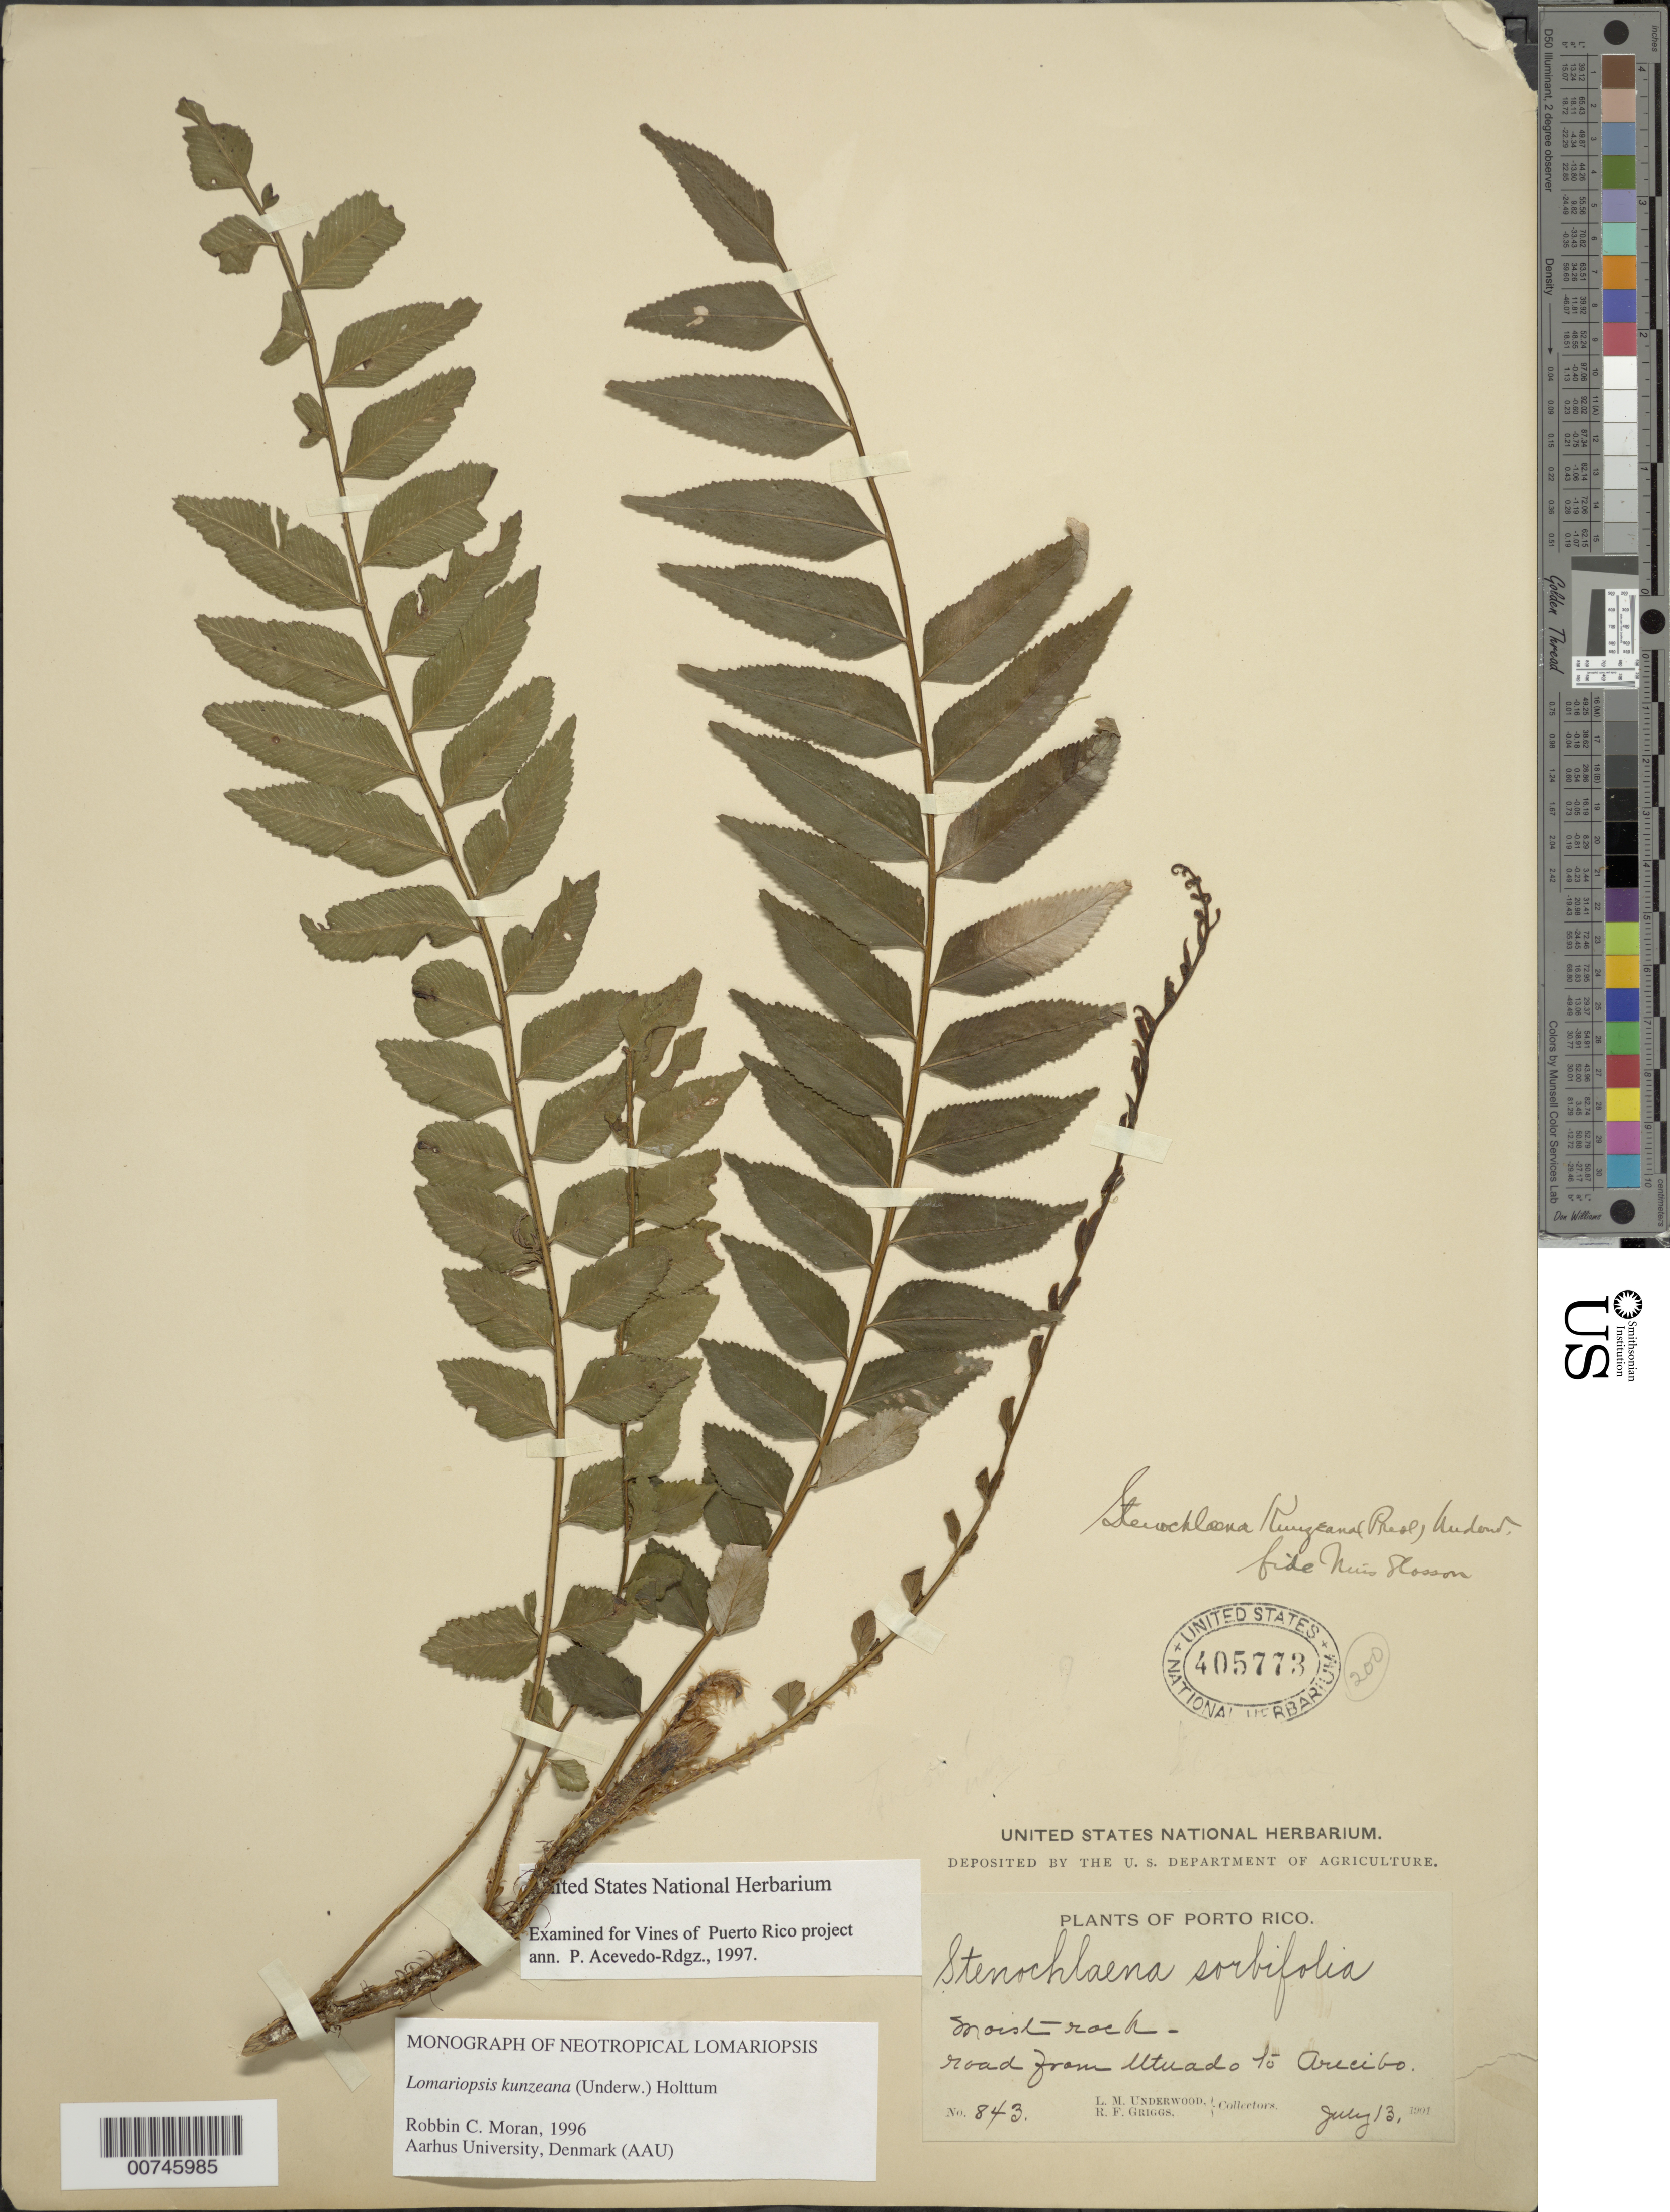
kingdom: Plantae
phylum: Tracheophyta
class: Polypodiopsida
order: Polypodiales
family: Lomariopsidaceae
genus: Lomariopsis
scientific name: Lomariopsis kunzeana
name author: (Underw.) Holttum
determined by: Moran, R. C.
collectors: L. M. Underwood & R. F. Griggs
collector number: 843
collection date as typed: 13 Jul 1901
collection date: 1901-07-13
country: Puerto Rico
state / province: Arecibo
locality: Road from Utuaado to Arecibo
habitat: Moist rock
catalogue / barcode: US 405773